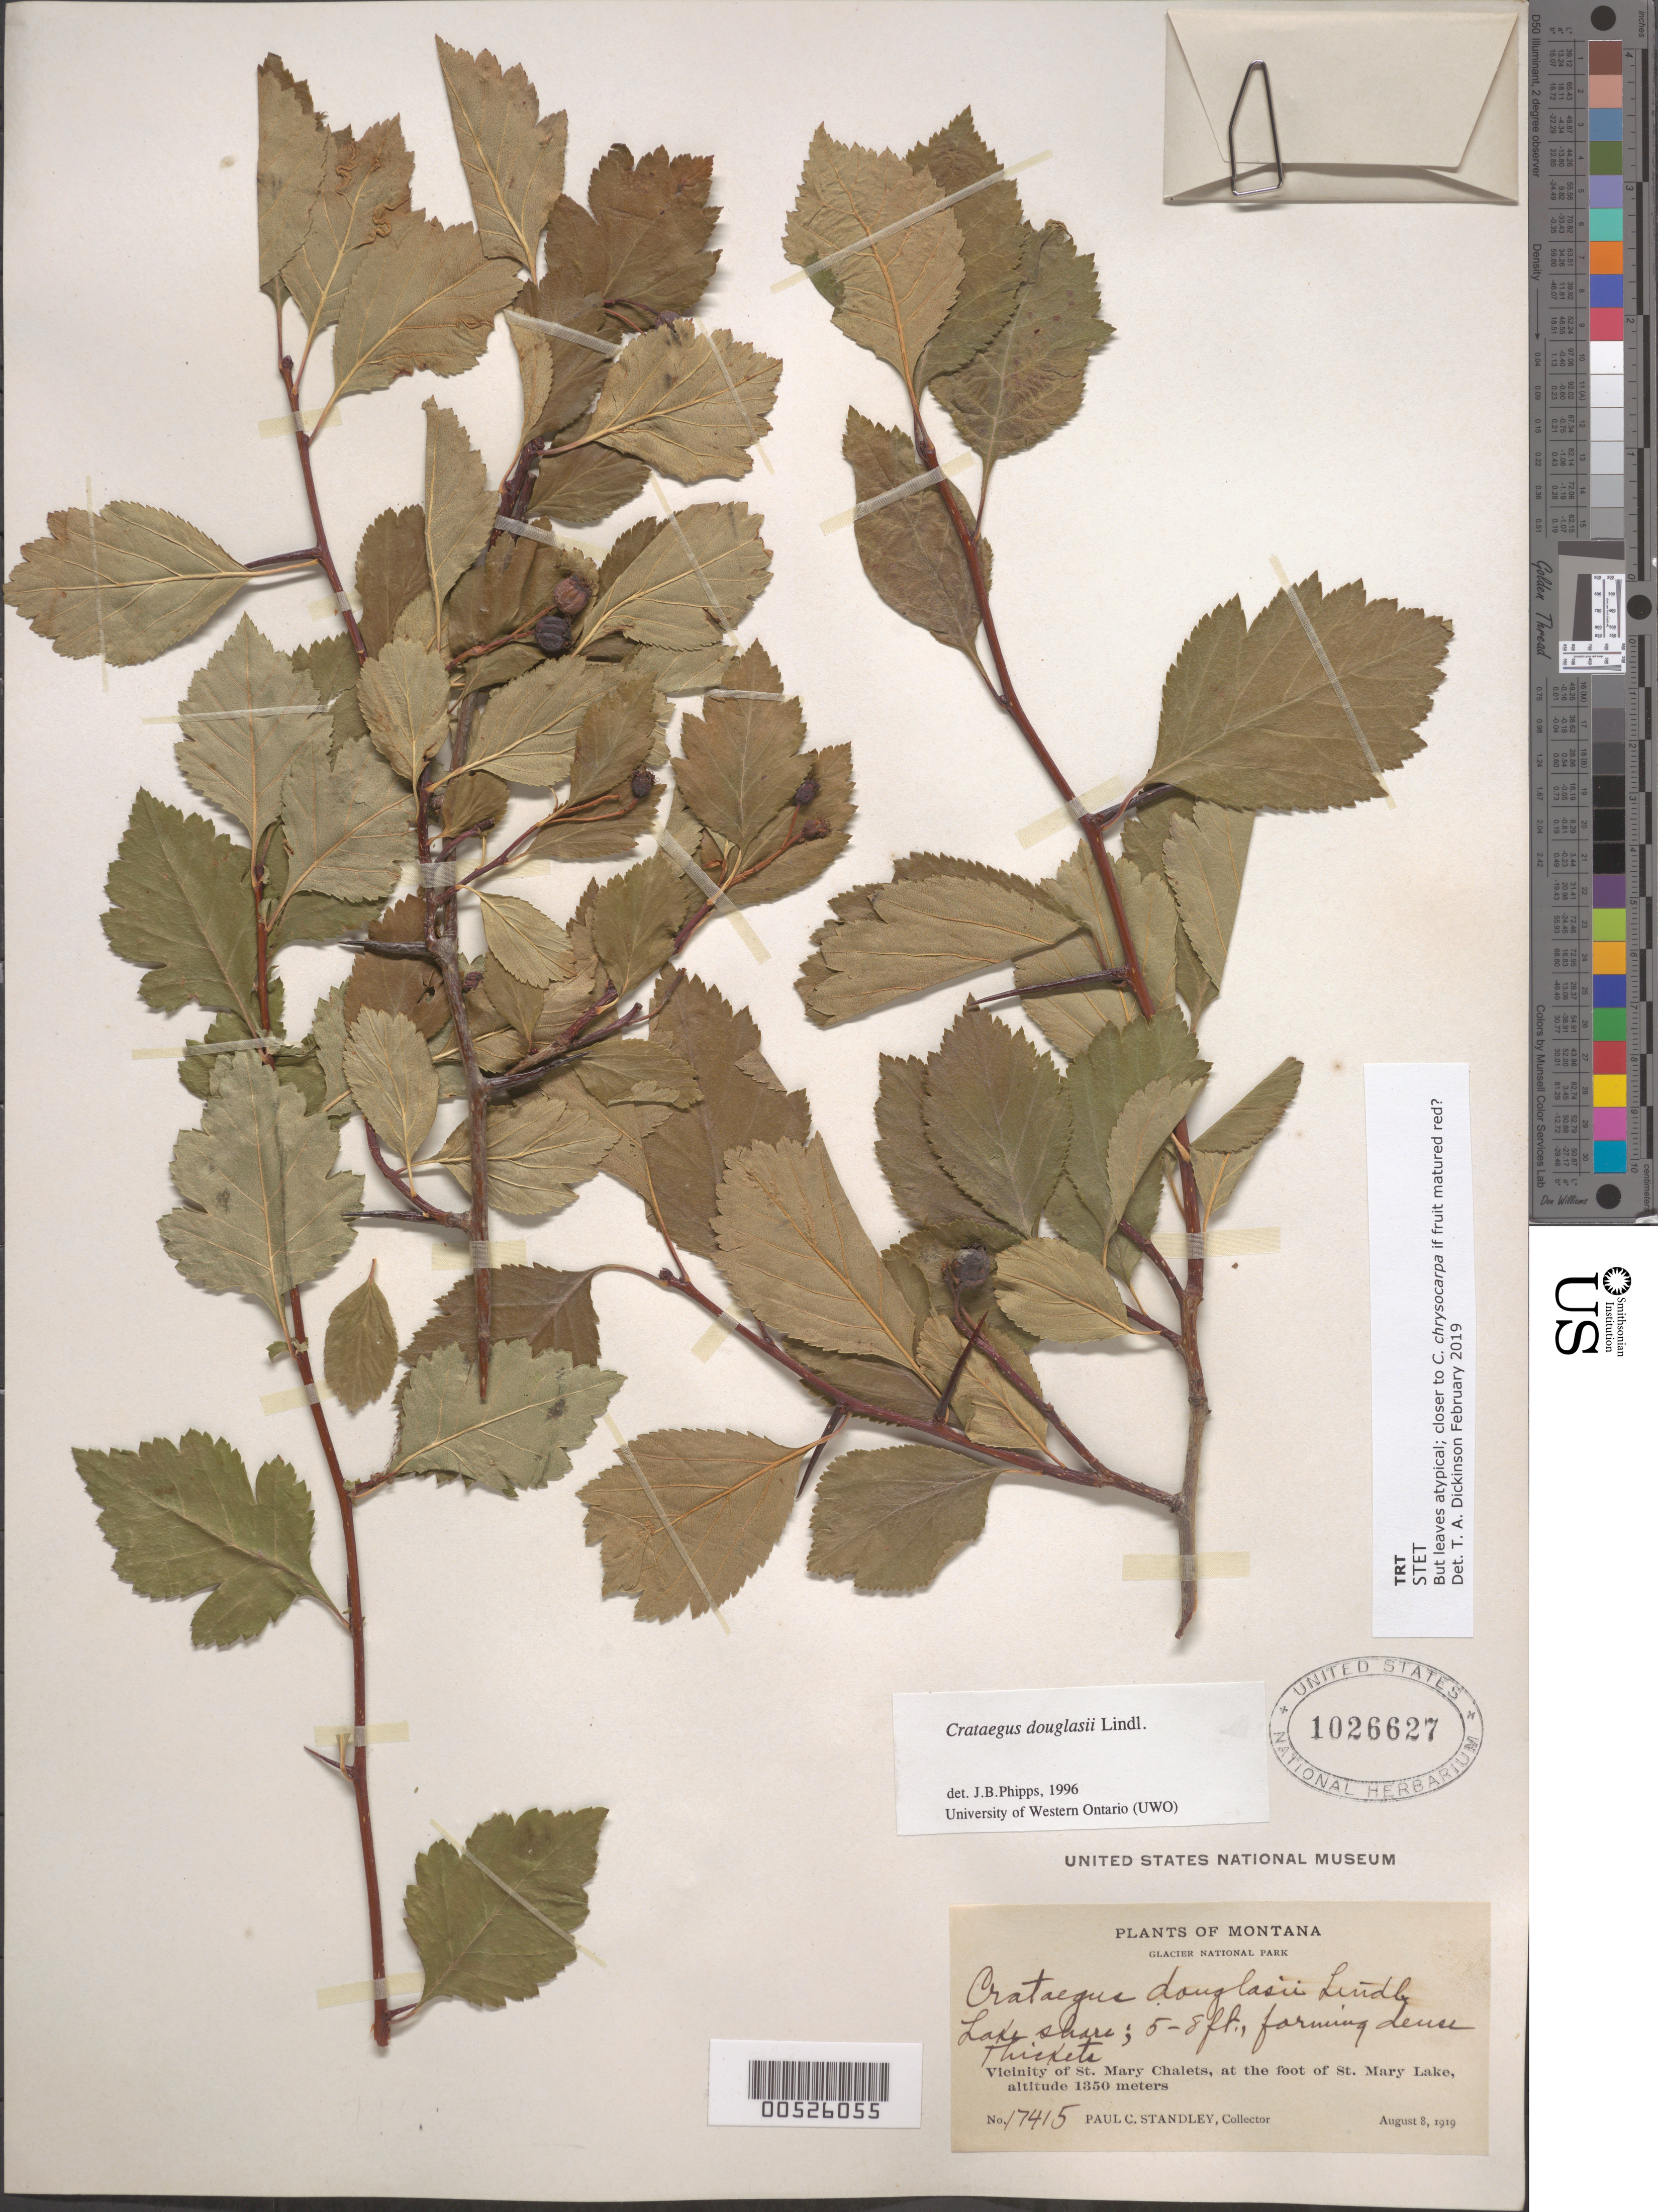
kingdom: Plantae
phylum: Tracheophyta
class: Magnoliopsida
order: Rosales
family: Rosaceae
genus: Crataegus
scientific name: Crataegus douglasii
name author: Lindl.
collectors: P. C. Standley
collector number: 17415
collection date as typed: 08 Aug 1919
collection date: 1919-08-08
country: United States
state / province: Montana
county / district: Flathead / Glacier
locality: Vicinity of St. Mary Chalets, at the foot of St. Mary Lake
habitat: lake shore, forming dense thickets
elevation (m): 1350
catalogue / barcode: US 1026627